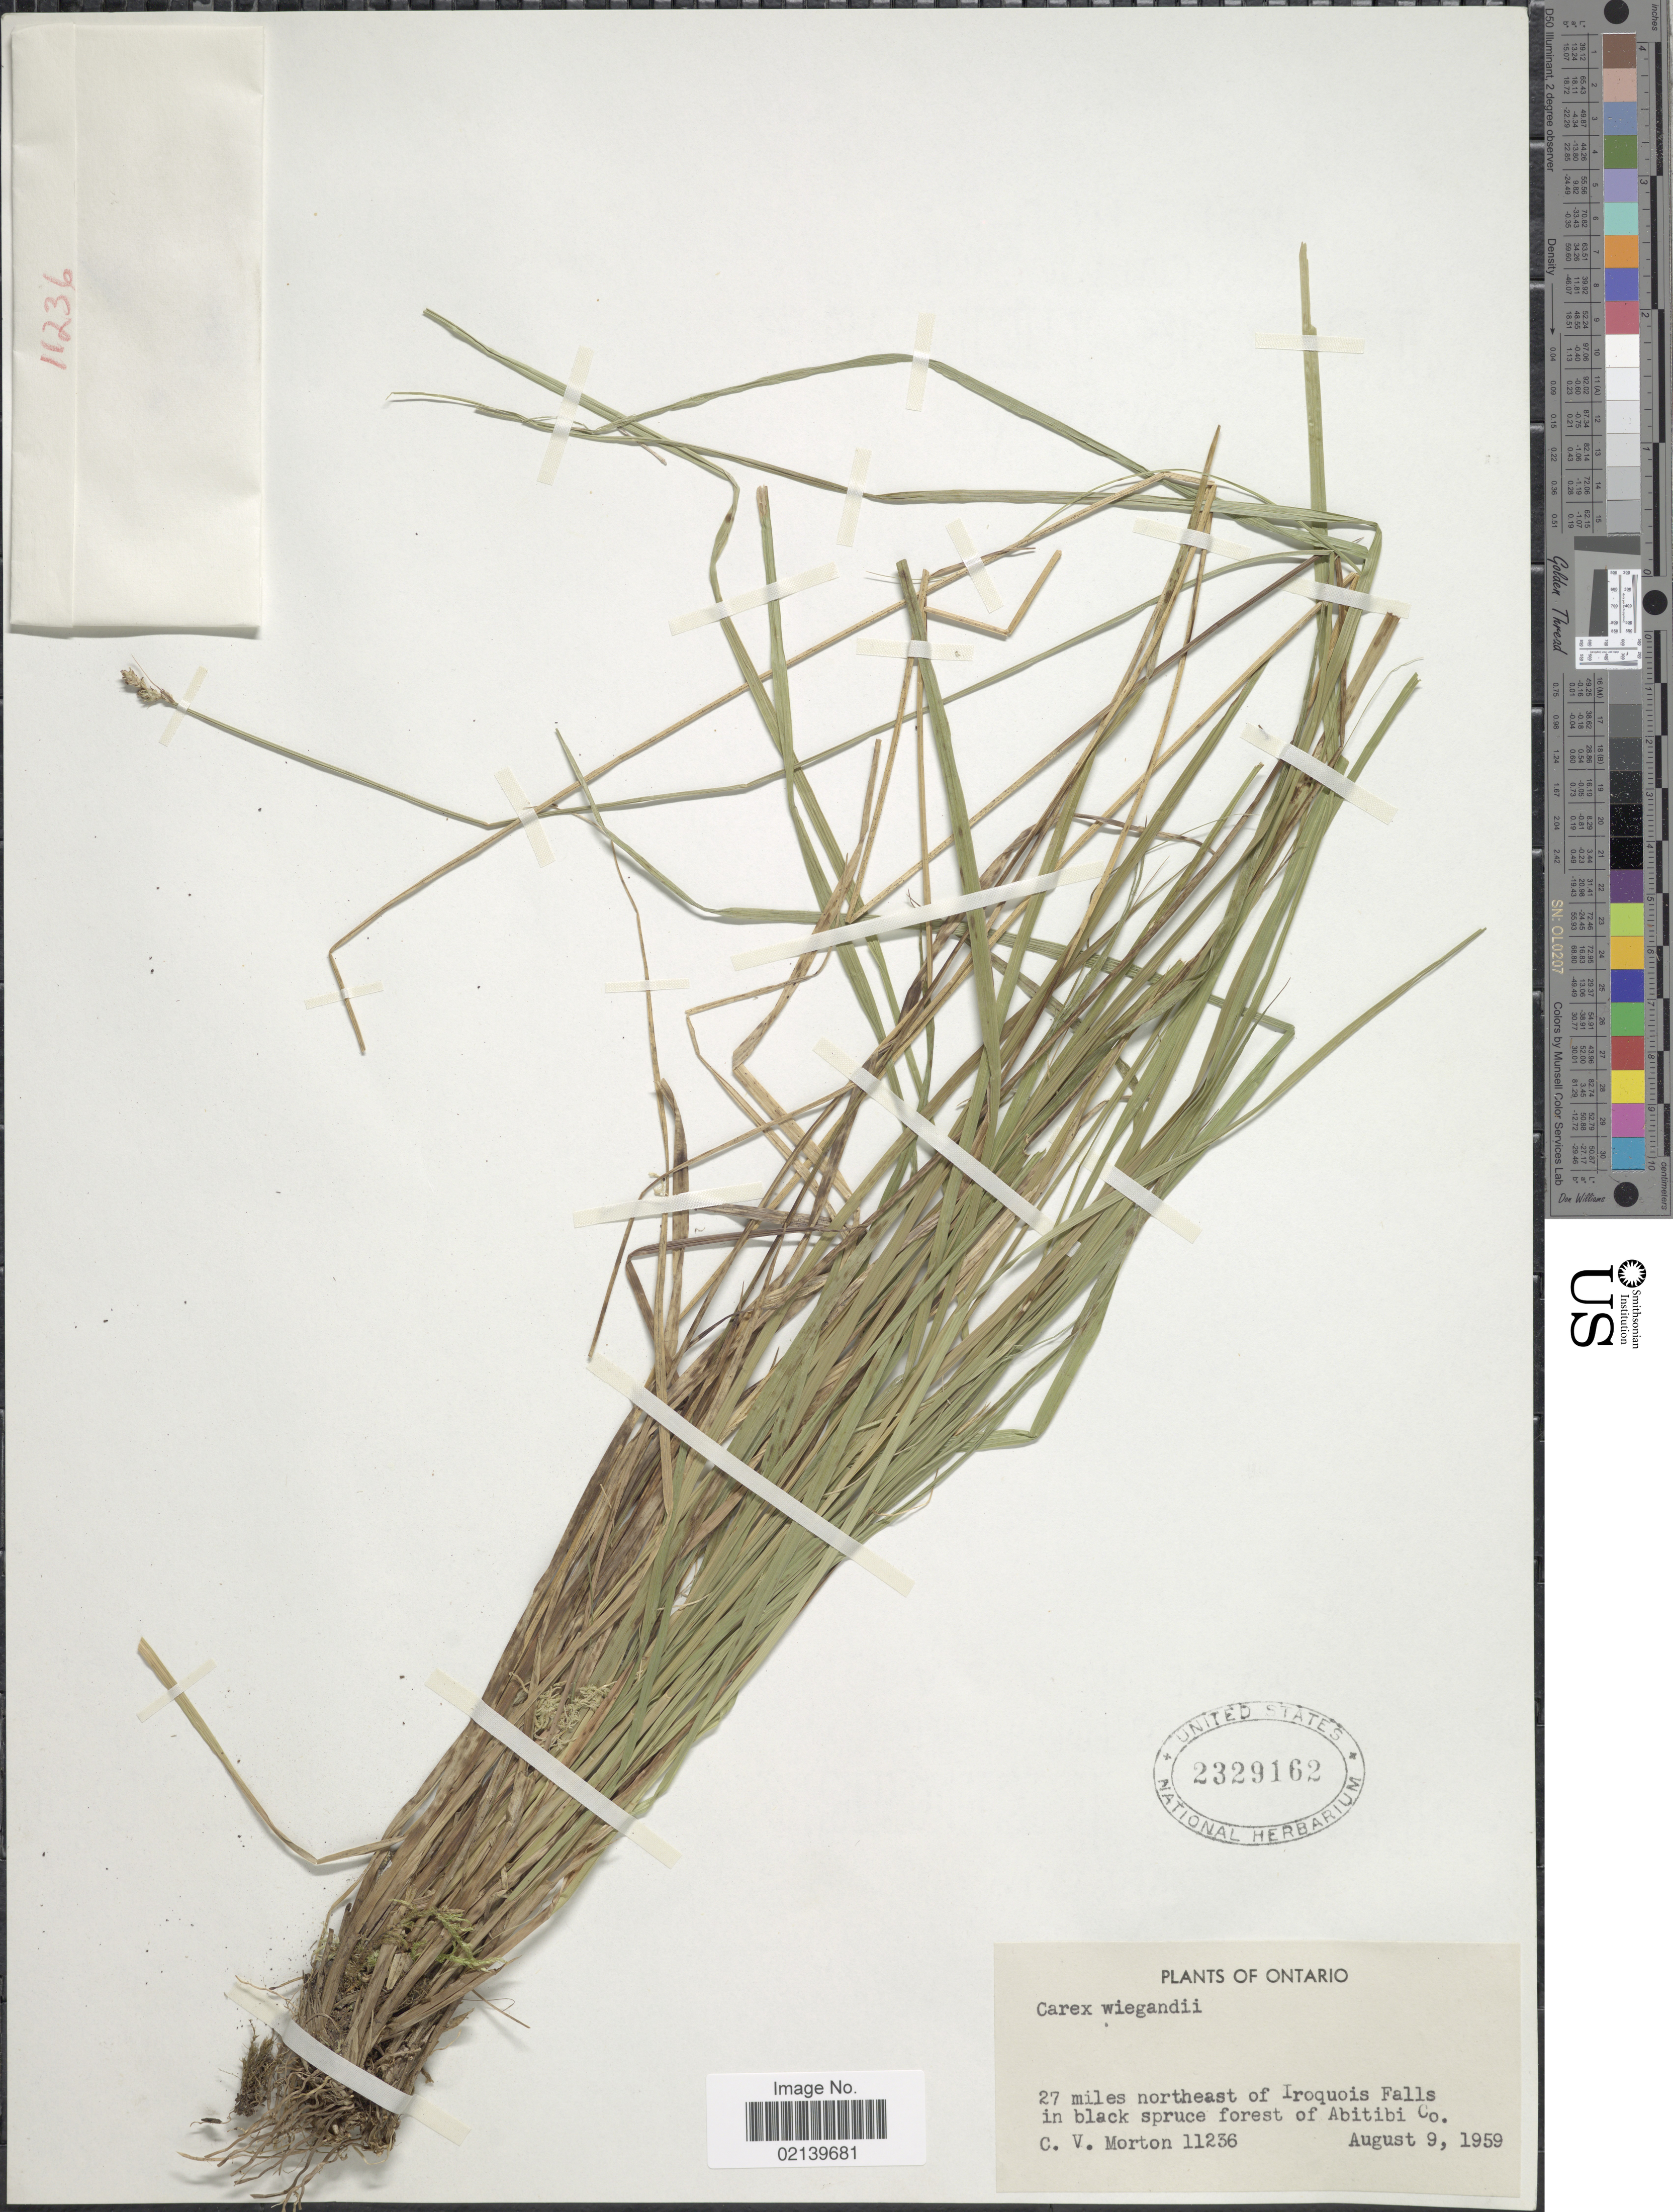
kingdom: Plantae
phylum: Tracheophyta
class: Liliopsida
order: Poales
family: Cyperaceae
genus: Carex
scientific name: Carex wiegandii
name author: Mack.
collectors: C. V. Morton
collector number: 11236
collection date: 1959-08-09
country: Canada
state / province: Ontario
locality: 27 miles northeast of Iroquois Falls in black spruce forest of Abitibi Co.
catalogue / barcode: US 2329162